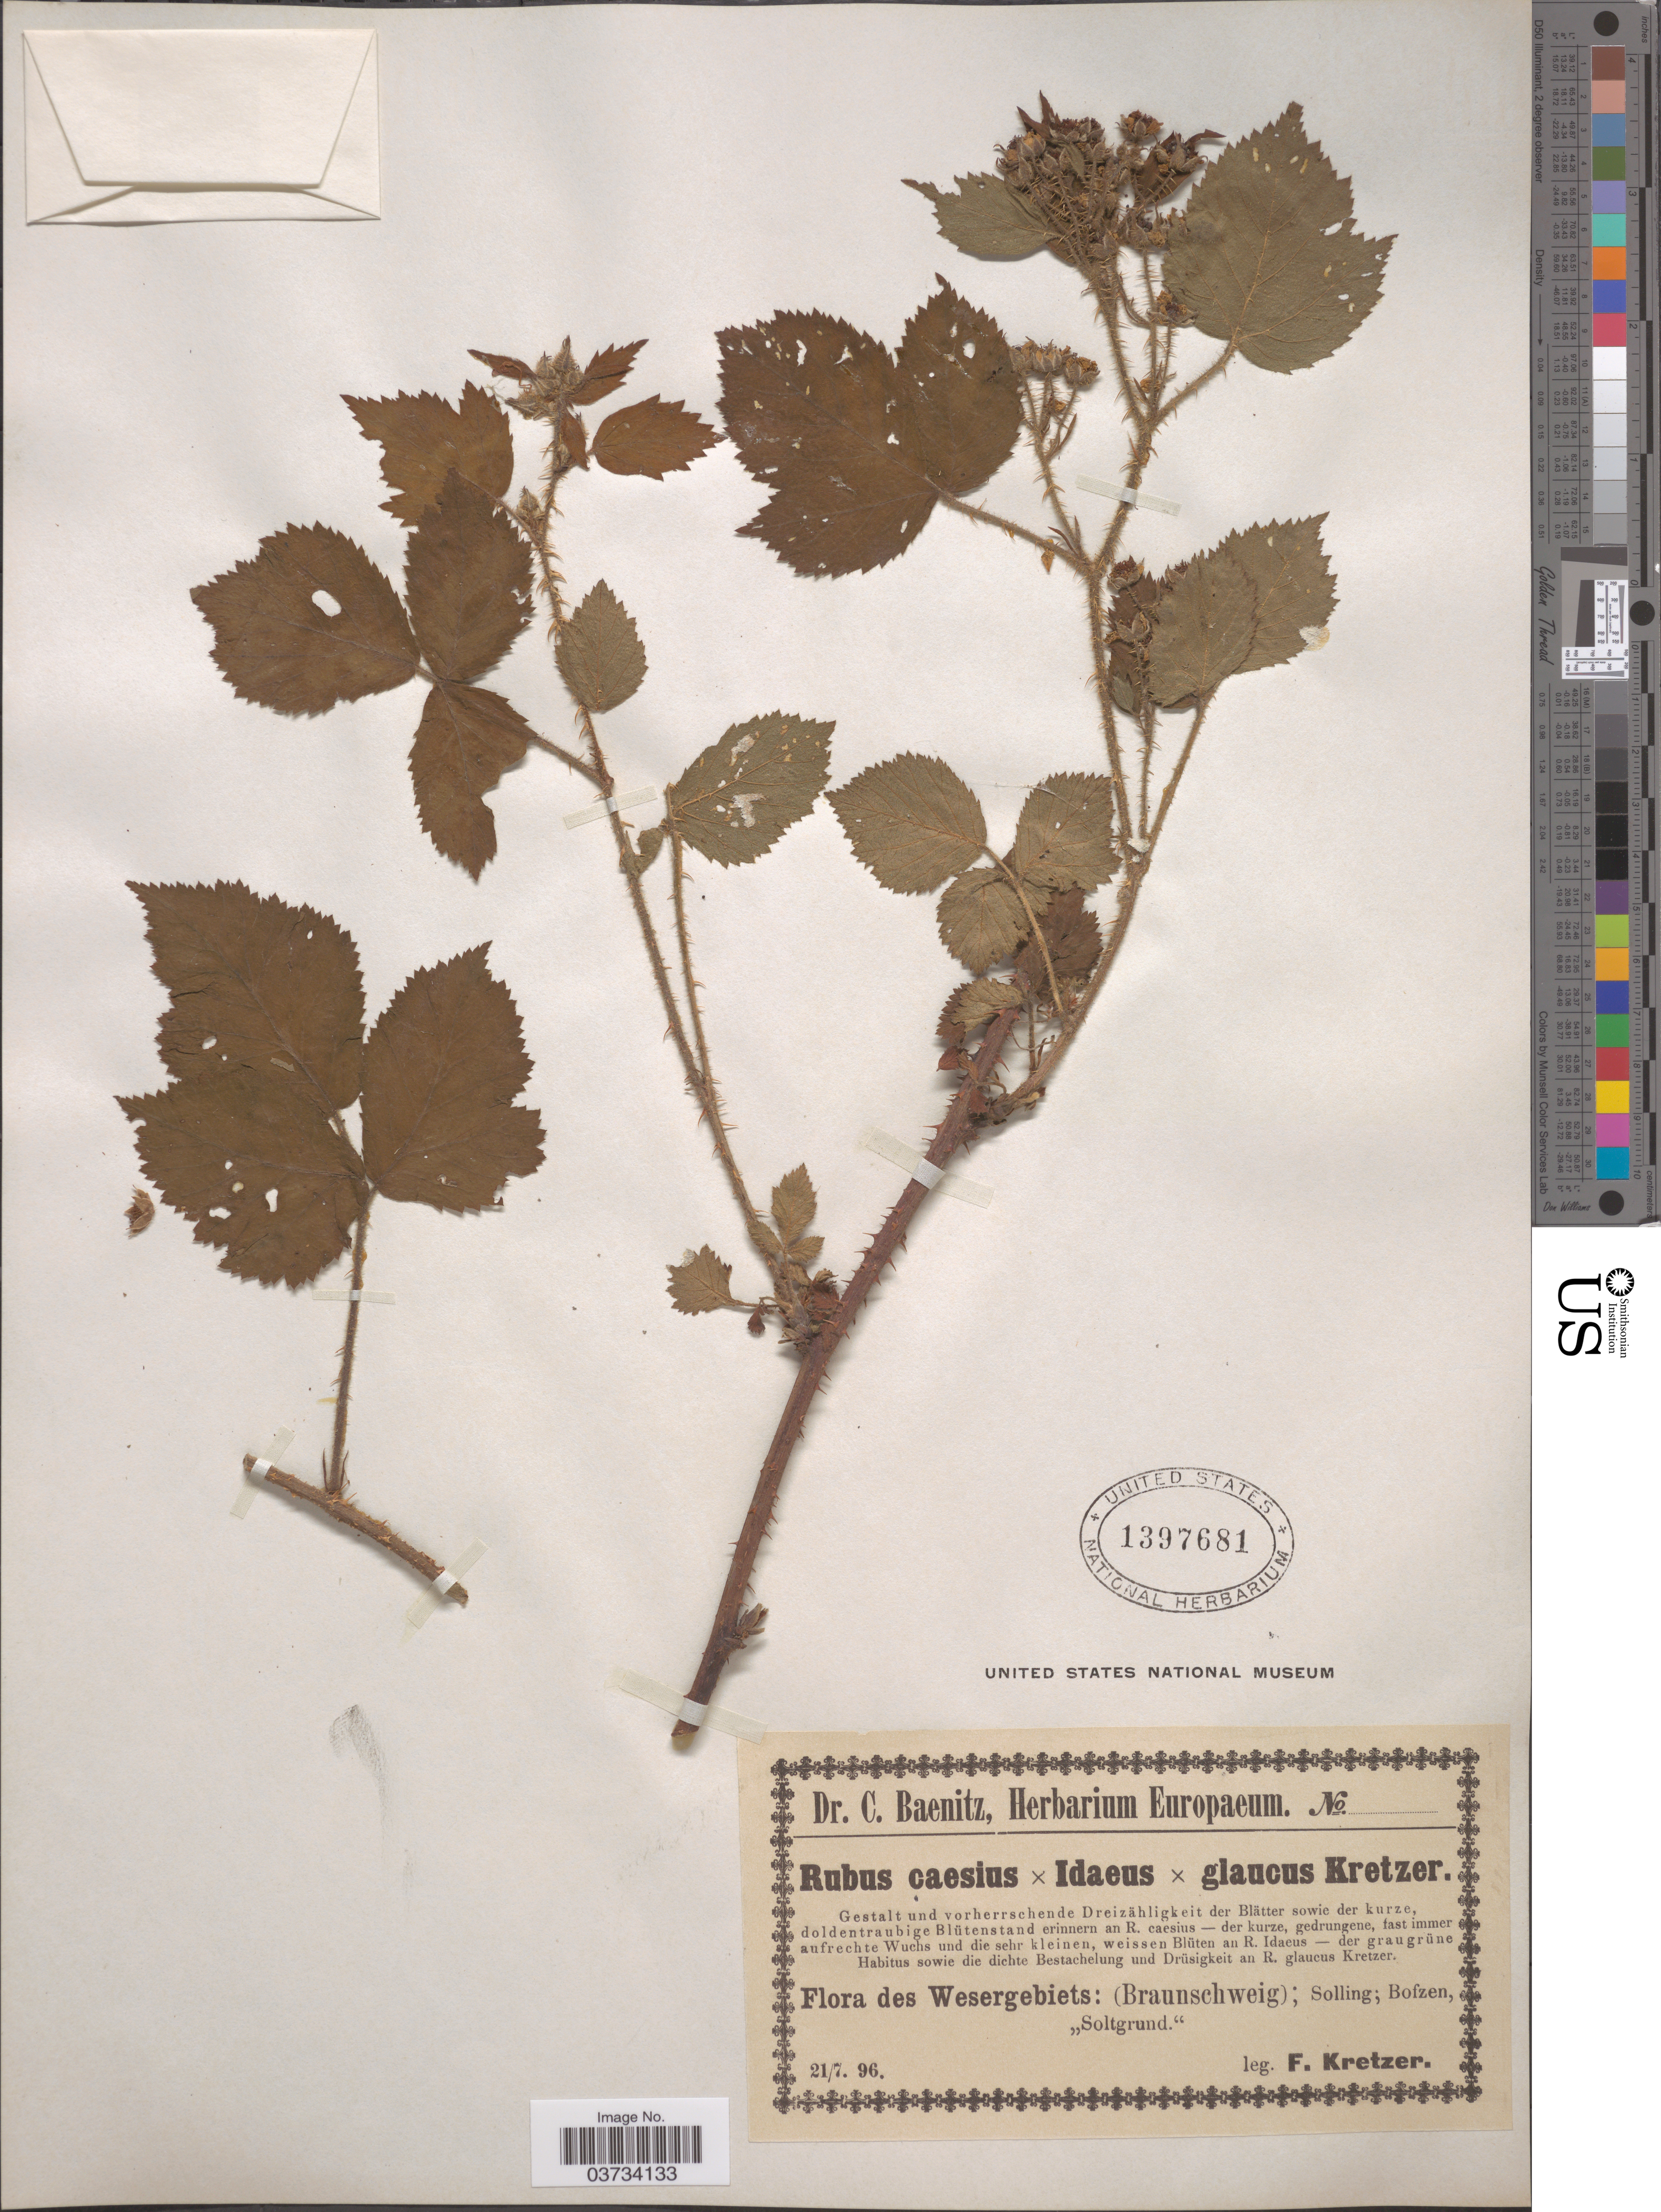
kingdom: Plantae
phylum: Tracheophyta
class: Magnoliopsida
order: Rosales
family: Rosaceae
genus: Rubus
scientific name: Rubus caesius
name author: L.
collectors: F. Kretzer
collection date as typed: Transcribed d/m/y: 21/7/96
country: Germany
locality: Wesergebiets: (Braunschweig); Solling; Bofzen, "Soltgrund.".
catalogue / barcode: US 1397681